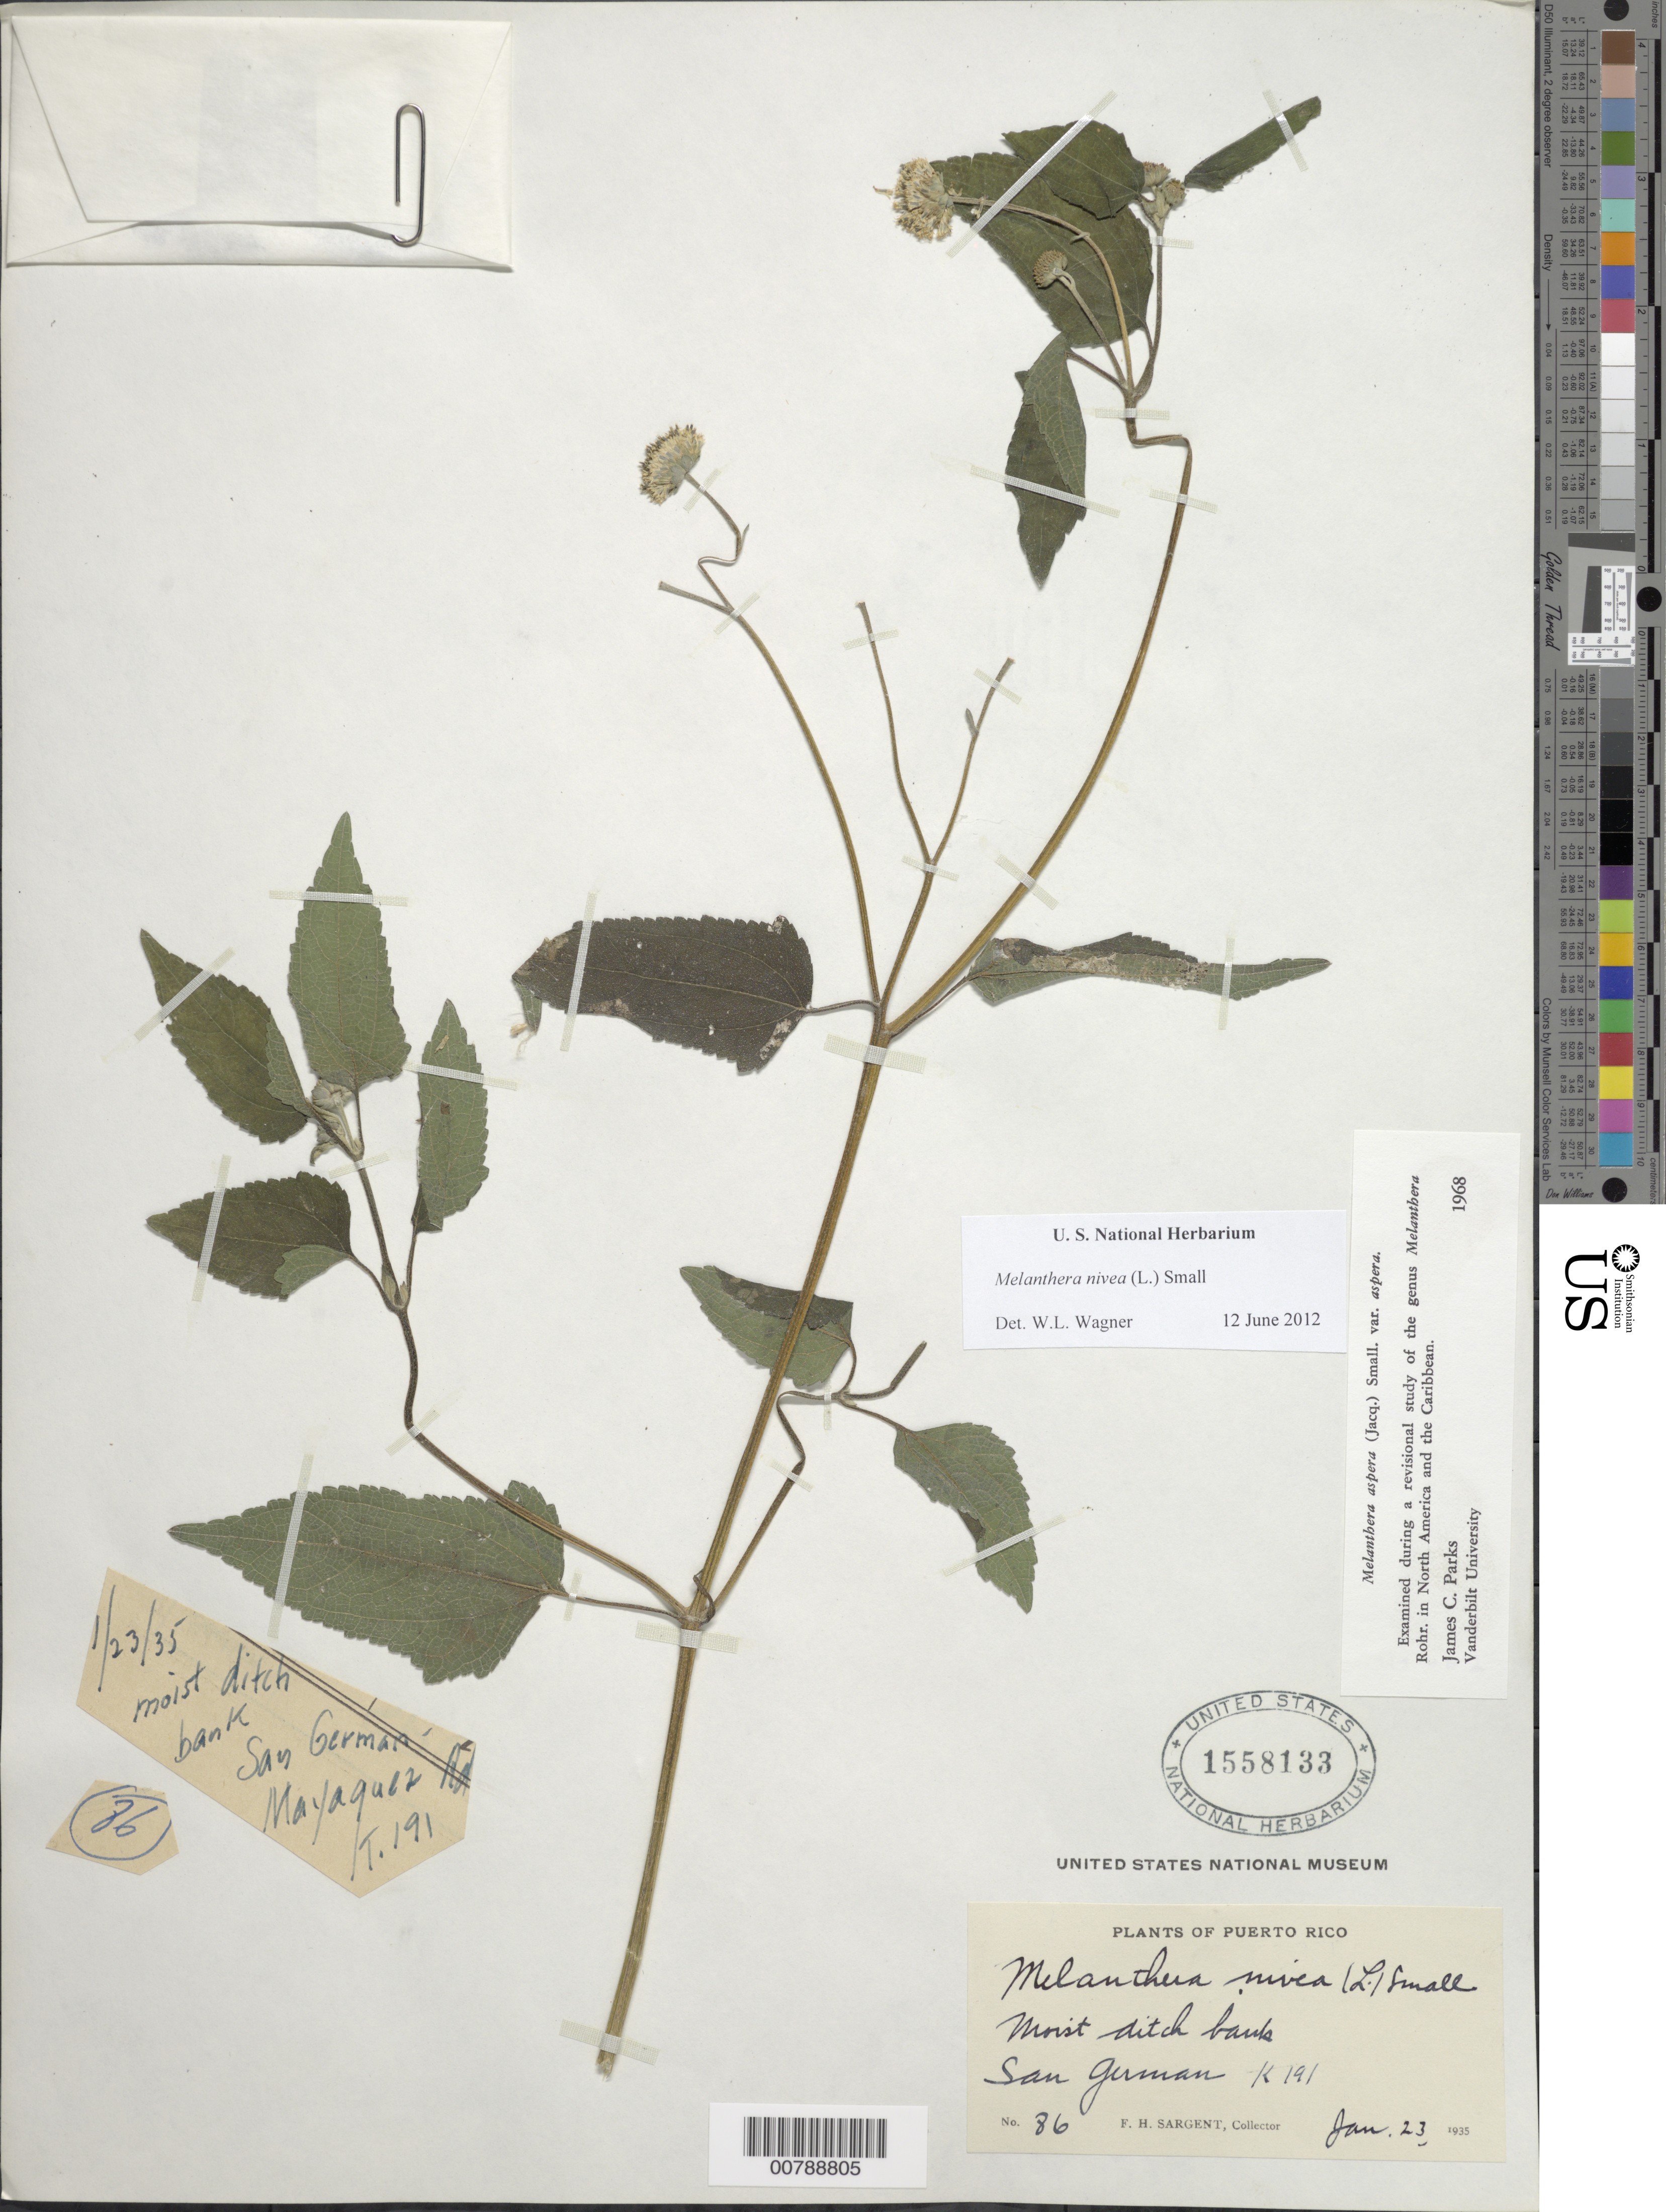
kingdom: Plantae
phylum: Tracheophyta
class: Magnoliopsida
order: Asterales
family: Asteraceae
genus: Melanthera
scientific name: Melanthera nivea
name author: (L.) Small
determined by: Parks, J. C.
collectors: F. H. Sargent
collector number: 86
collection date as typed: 23 Jan 1935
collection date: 1935-01-23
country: Puerto Rico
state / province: San Germán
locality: San German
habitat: Moist ditch banks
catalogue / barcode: US 1558133